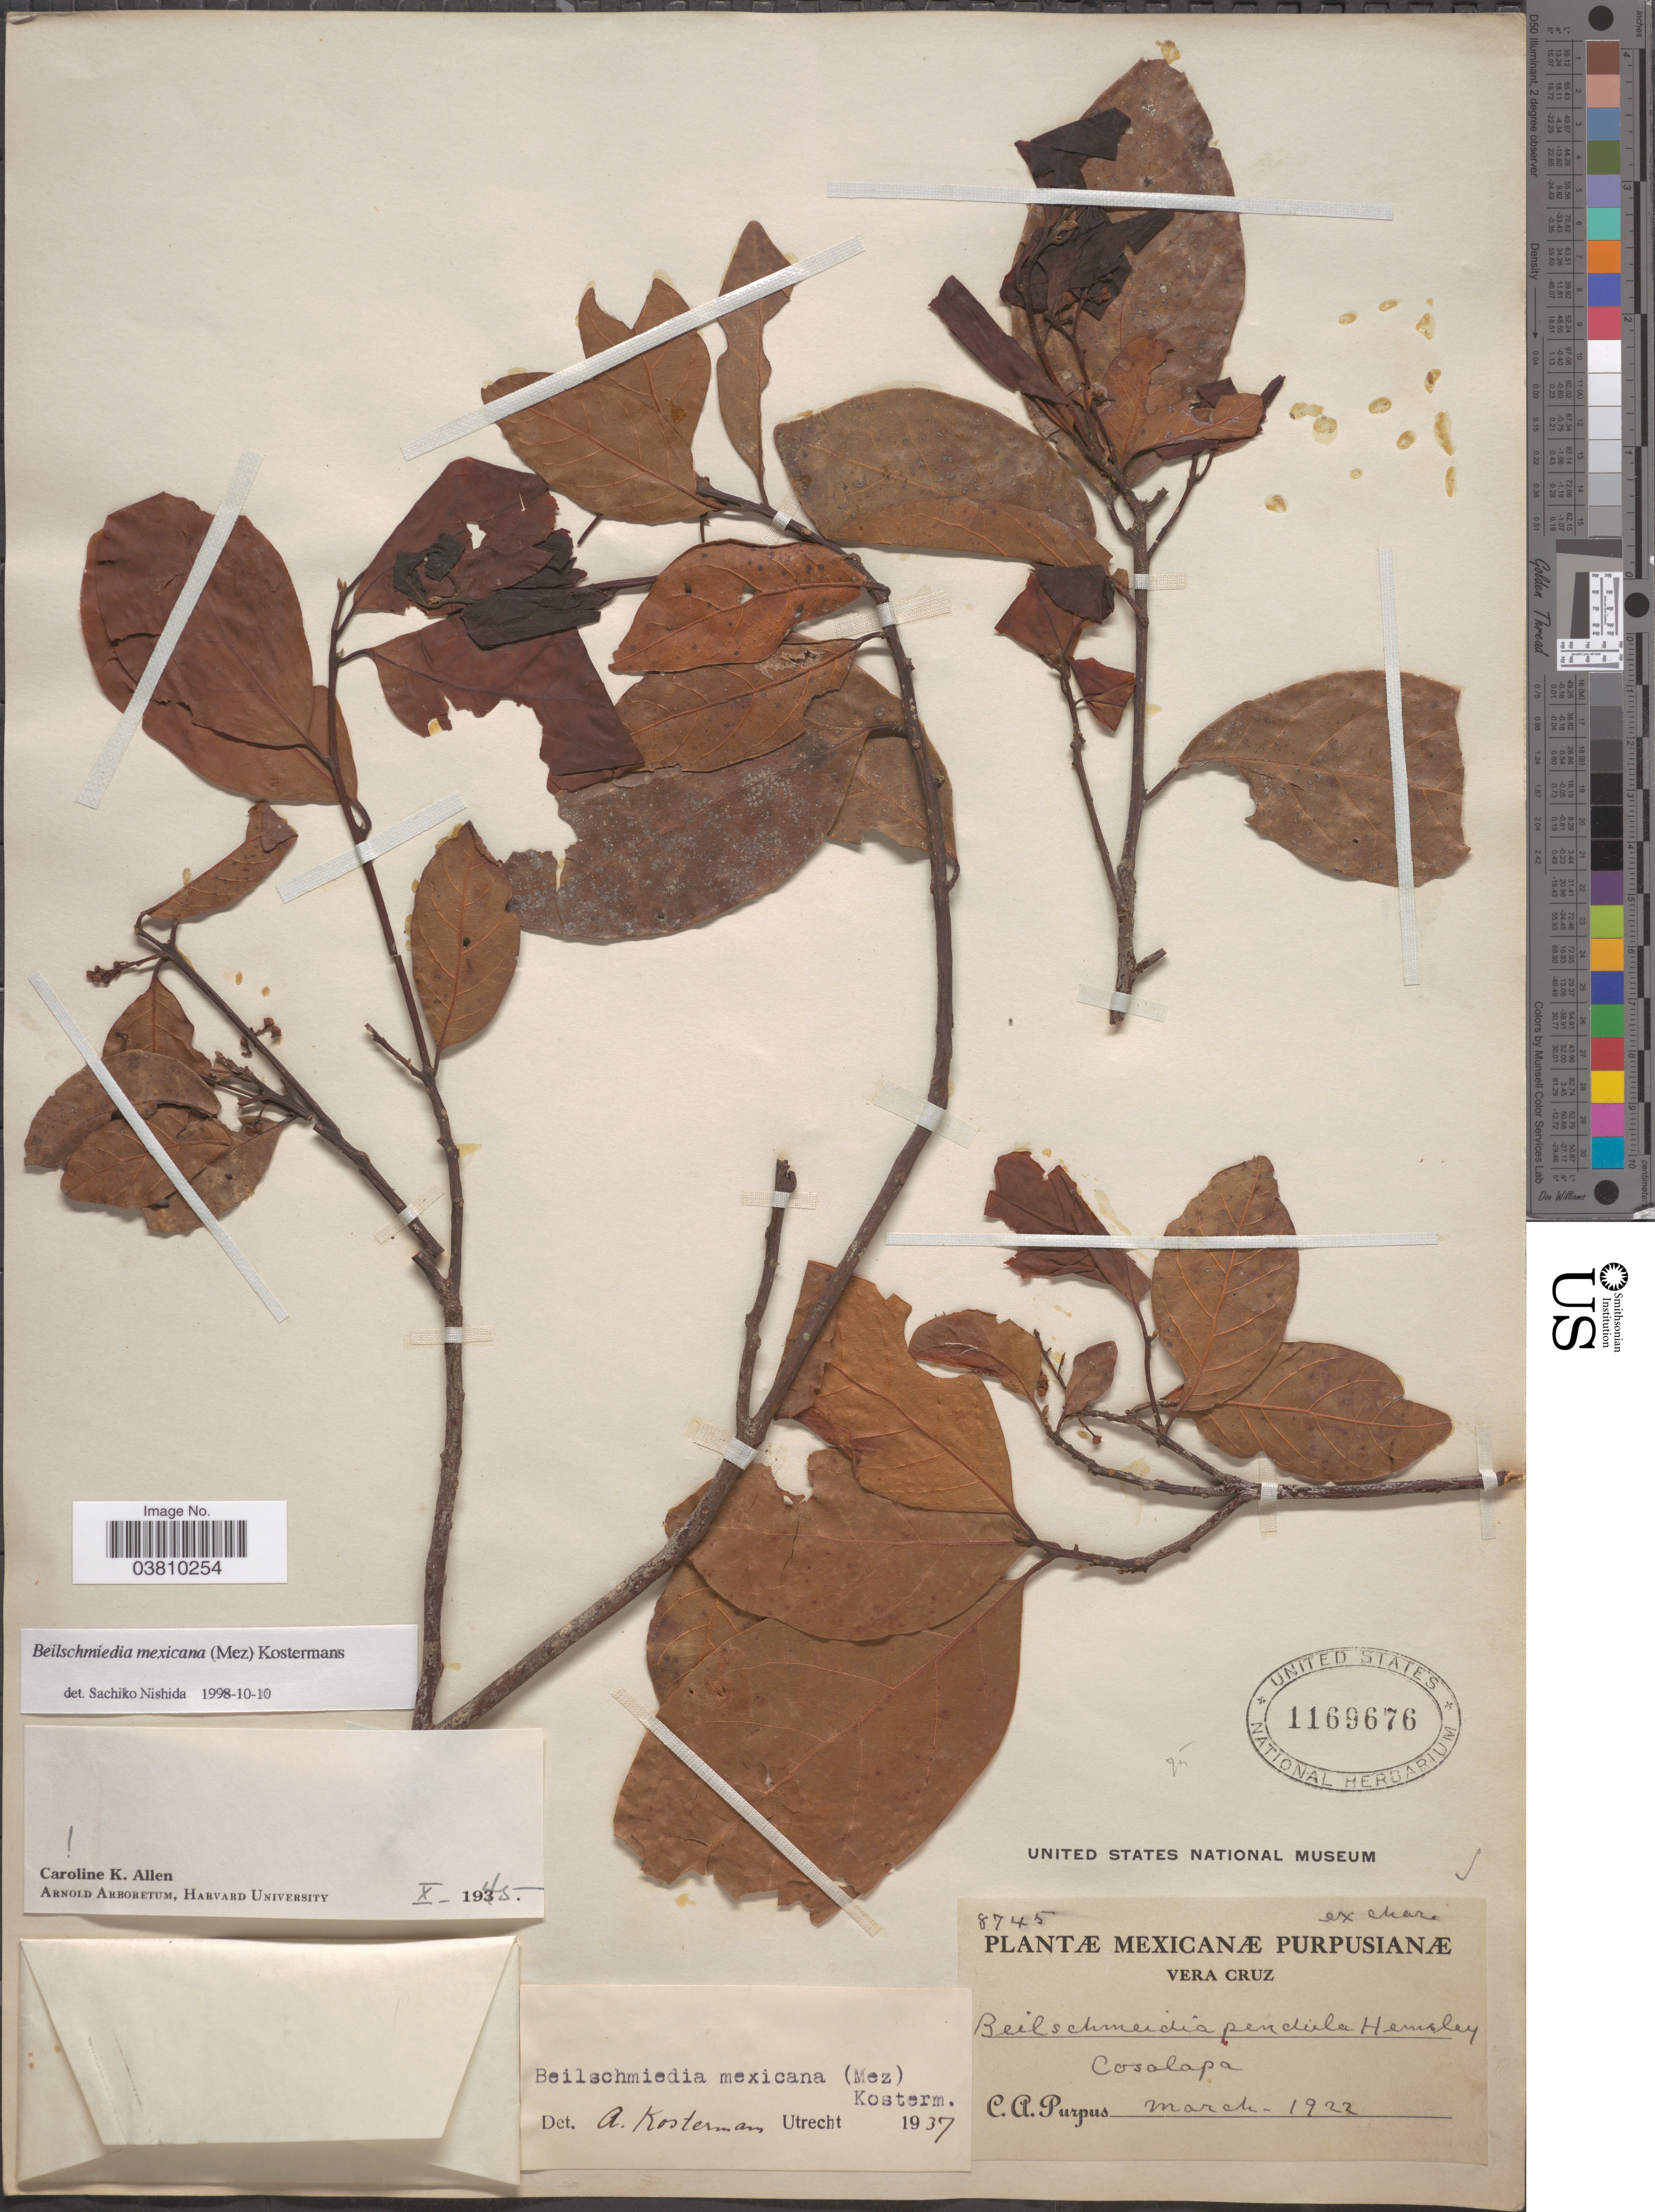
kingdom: Plantae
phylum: Tracheophyta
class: Magnoliopsida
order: Laurales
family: Lauraceae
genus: Beilschmiedia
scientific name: Beilschmiedia mexicana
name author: (Mez) Kosterm.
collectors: C. A. Purpus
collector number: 8745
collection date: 1922-03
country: Mexico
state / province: Veracruz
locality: Vera Cruz. Cosolapa.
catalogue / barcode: US 1169676